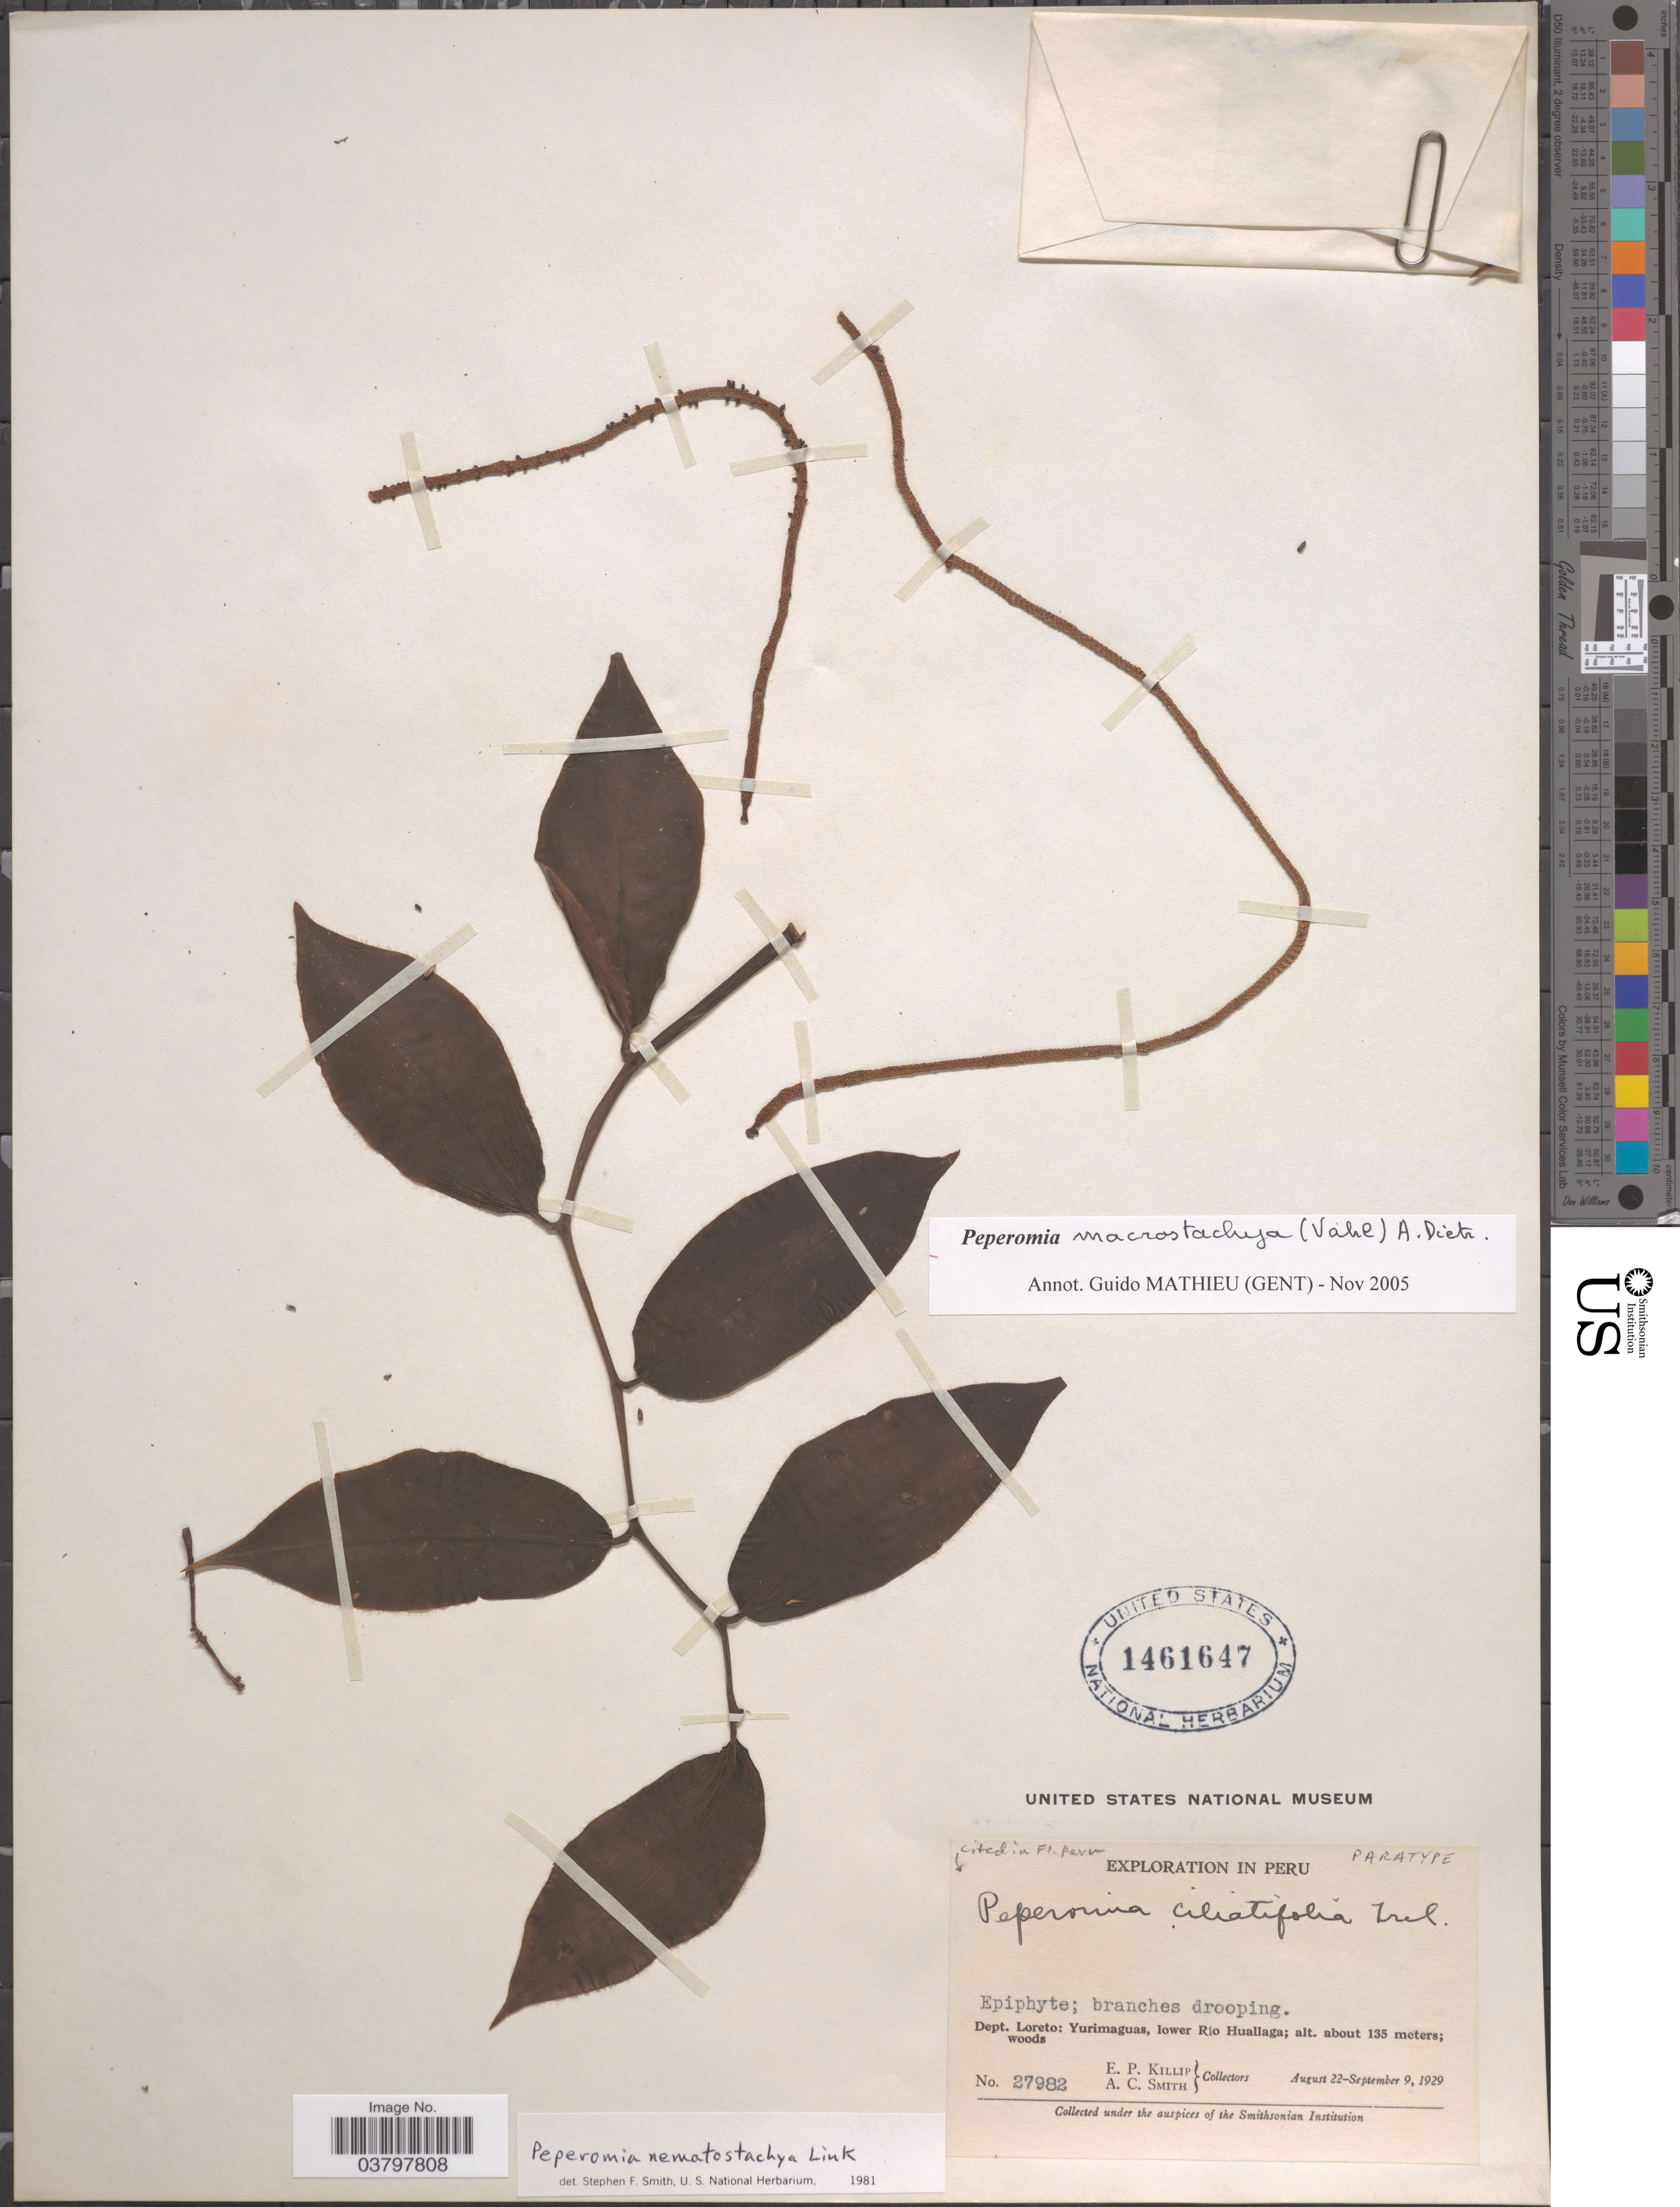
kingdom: Plantae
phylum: Tracheophyta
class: Magnoliopsida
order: Piperales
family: Piperaceae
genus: Peperomia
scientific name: Peperomia macrostachya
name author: (Vahl) A. Dietr.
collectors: E. P. Killip & A. C. Smith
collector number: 27982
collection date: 1929-08-22/1929-09-09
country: Peru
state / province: Loreto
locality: Dept. Loreto: Yurimaguas, lower Río Huallaga.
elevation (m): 135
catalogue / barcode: US 1461647